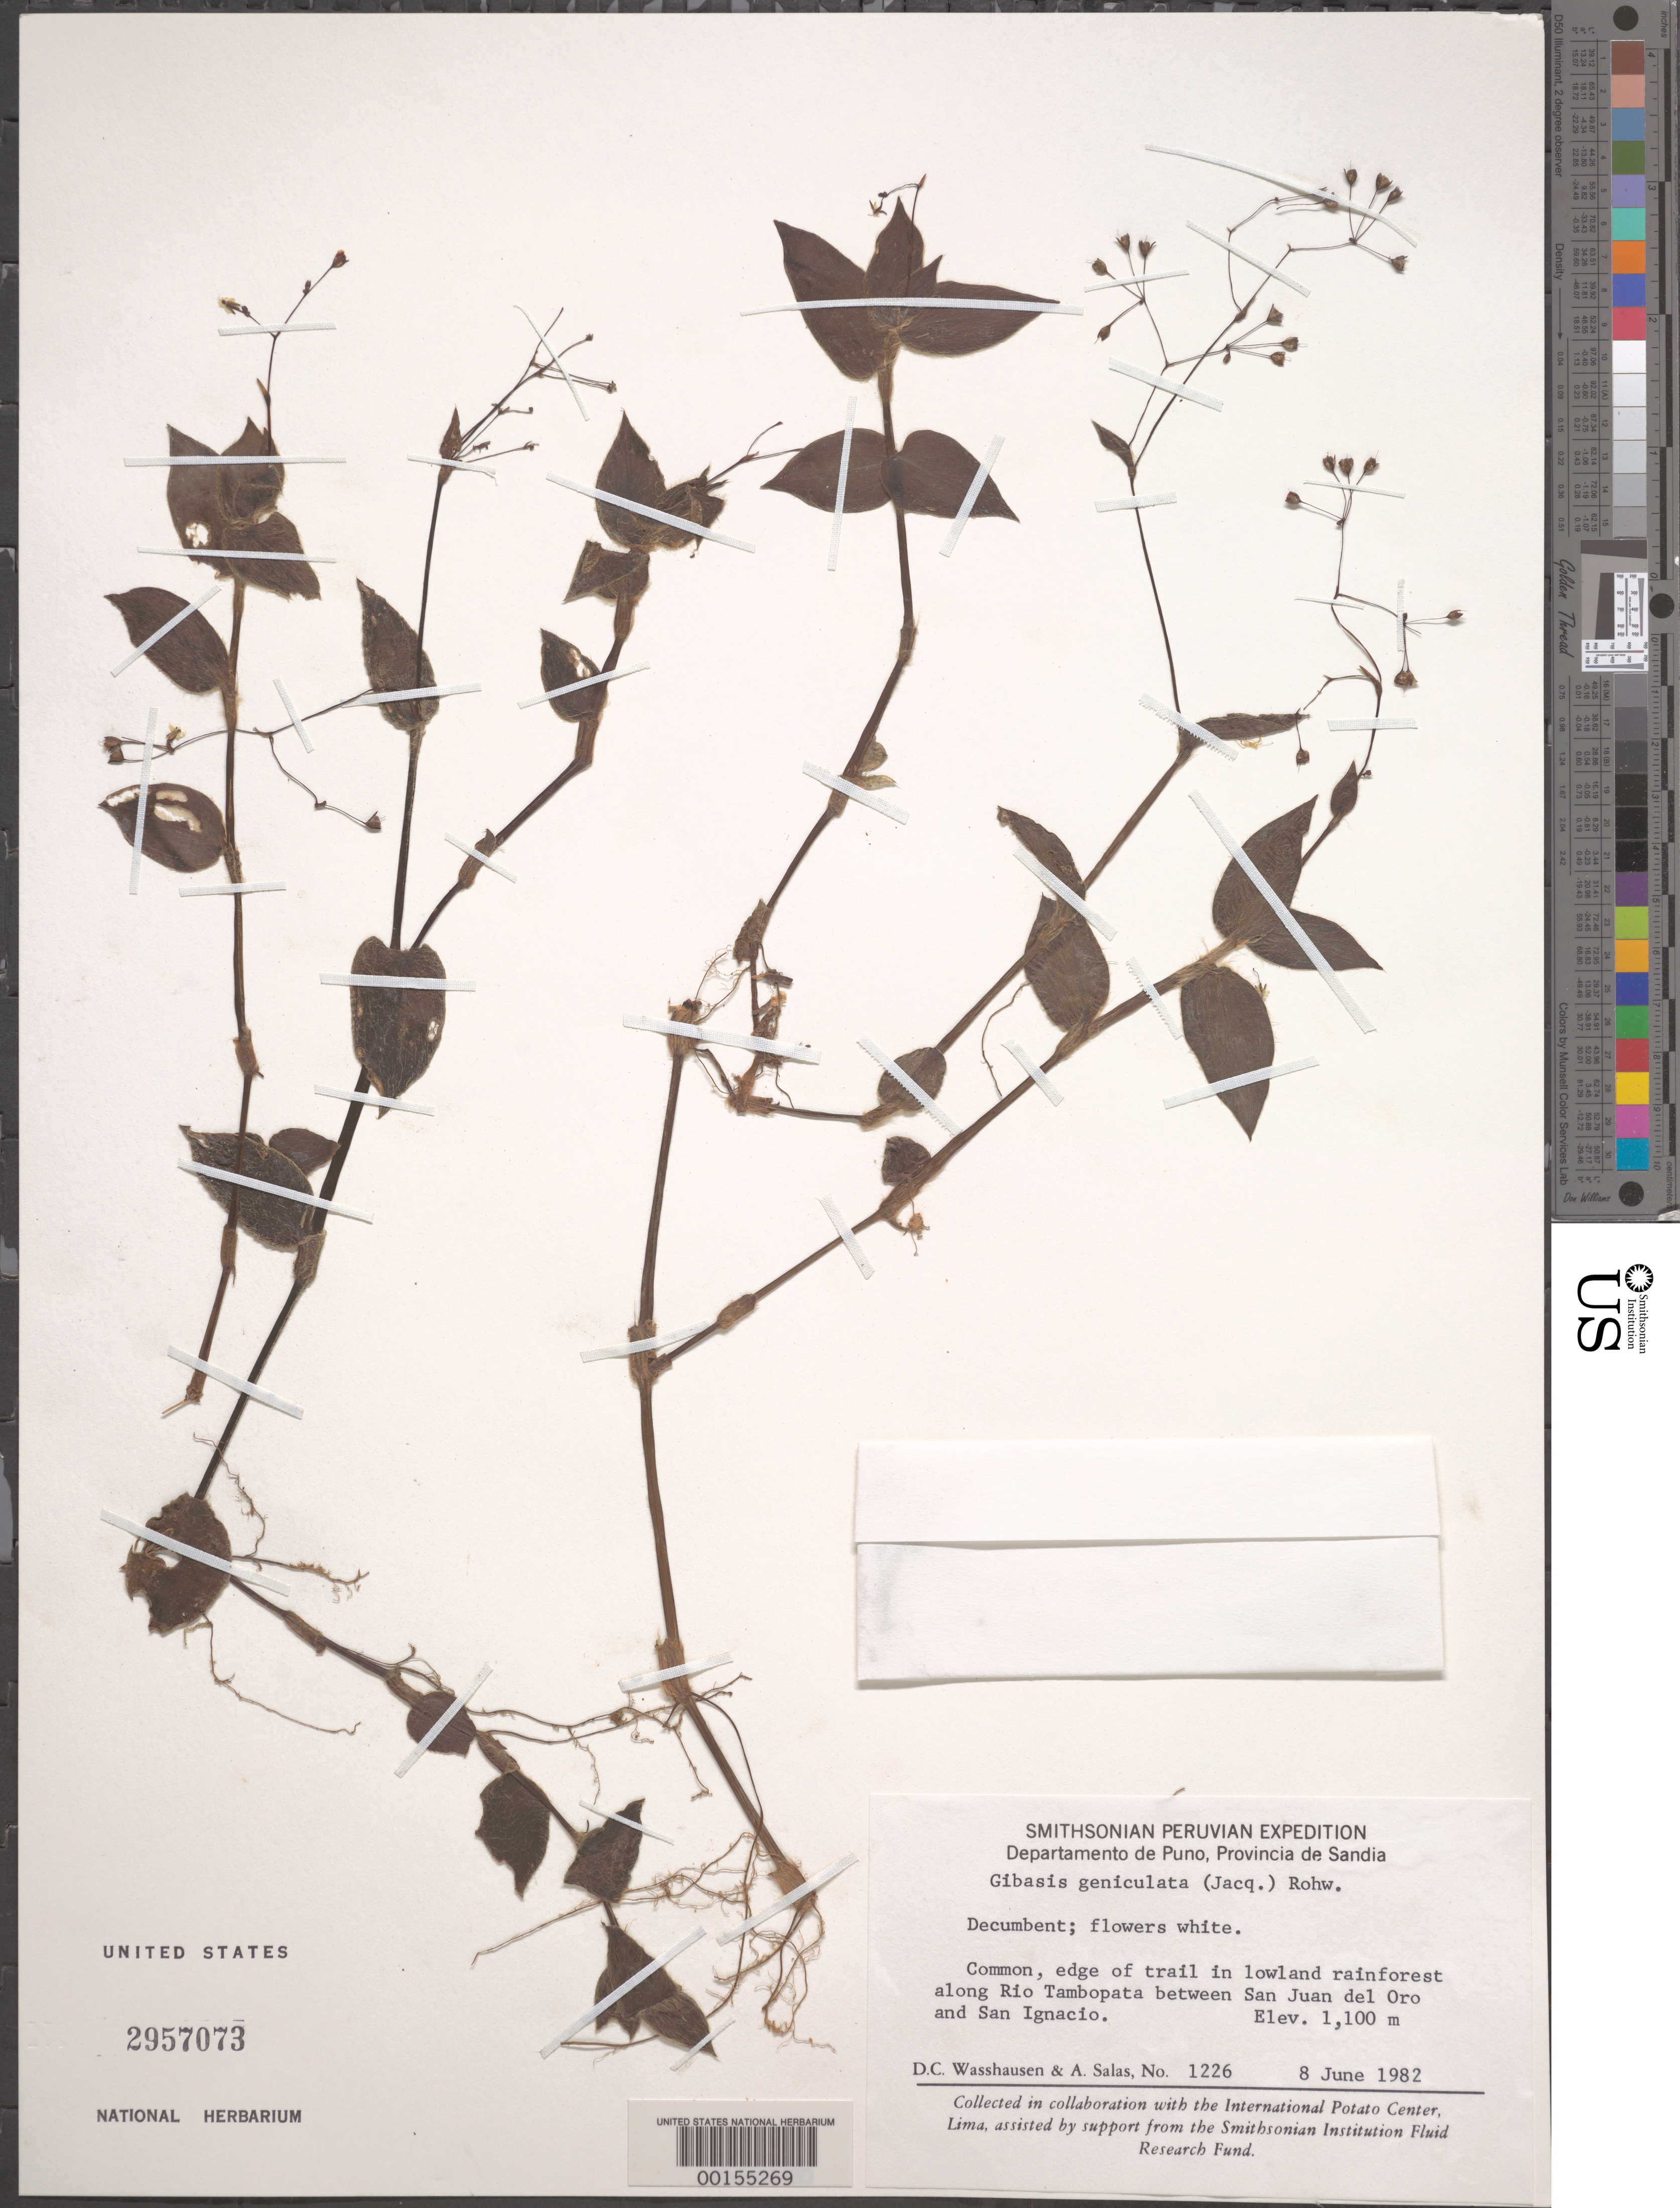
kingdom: Plantae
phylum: Tracheophyta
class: Liliopsida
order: Commelinales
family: Commelinaceae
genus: Gibasis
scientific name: Gibasis geniculata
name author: (Jacq.) Rohweder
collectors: D. C. Wasshausen & A. Salas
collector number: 1226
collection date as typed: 08 Jun 1982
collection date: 1982-06-08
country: Peru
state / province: Puno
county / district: Sandia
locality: Rio tambopata between san juan del oro and san ignacio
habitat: Trail, lowland rainforest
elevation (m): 1100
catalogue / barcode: US 2957073